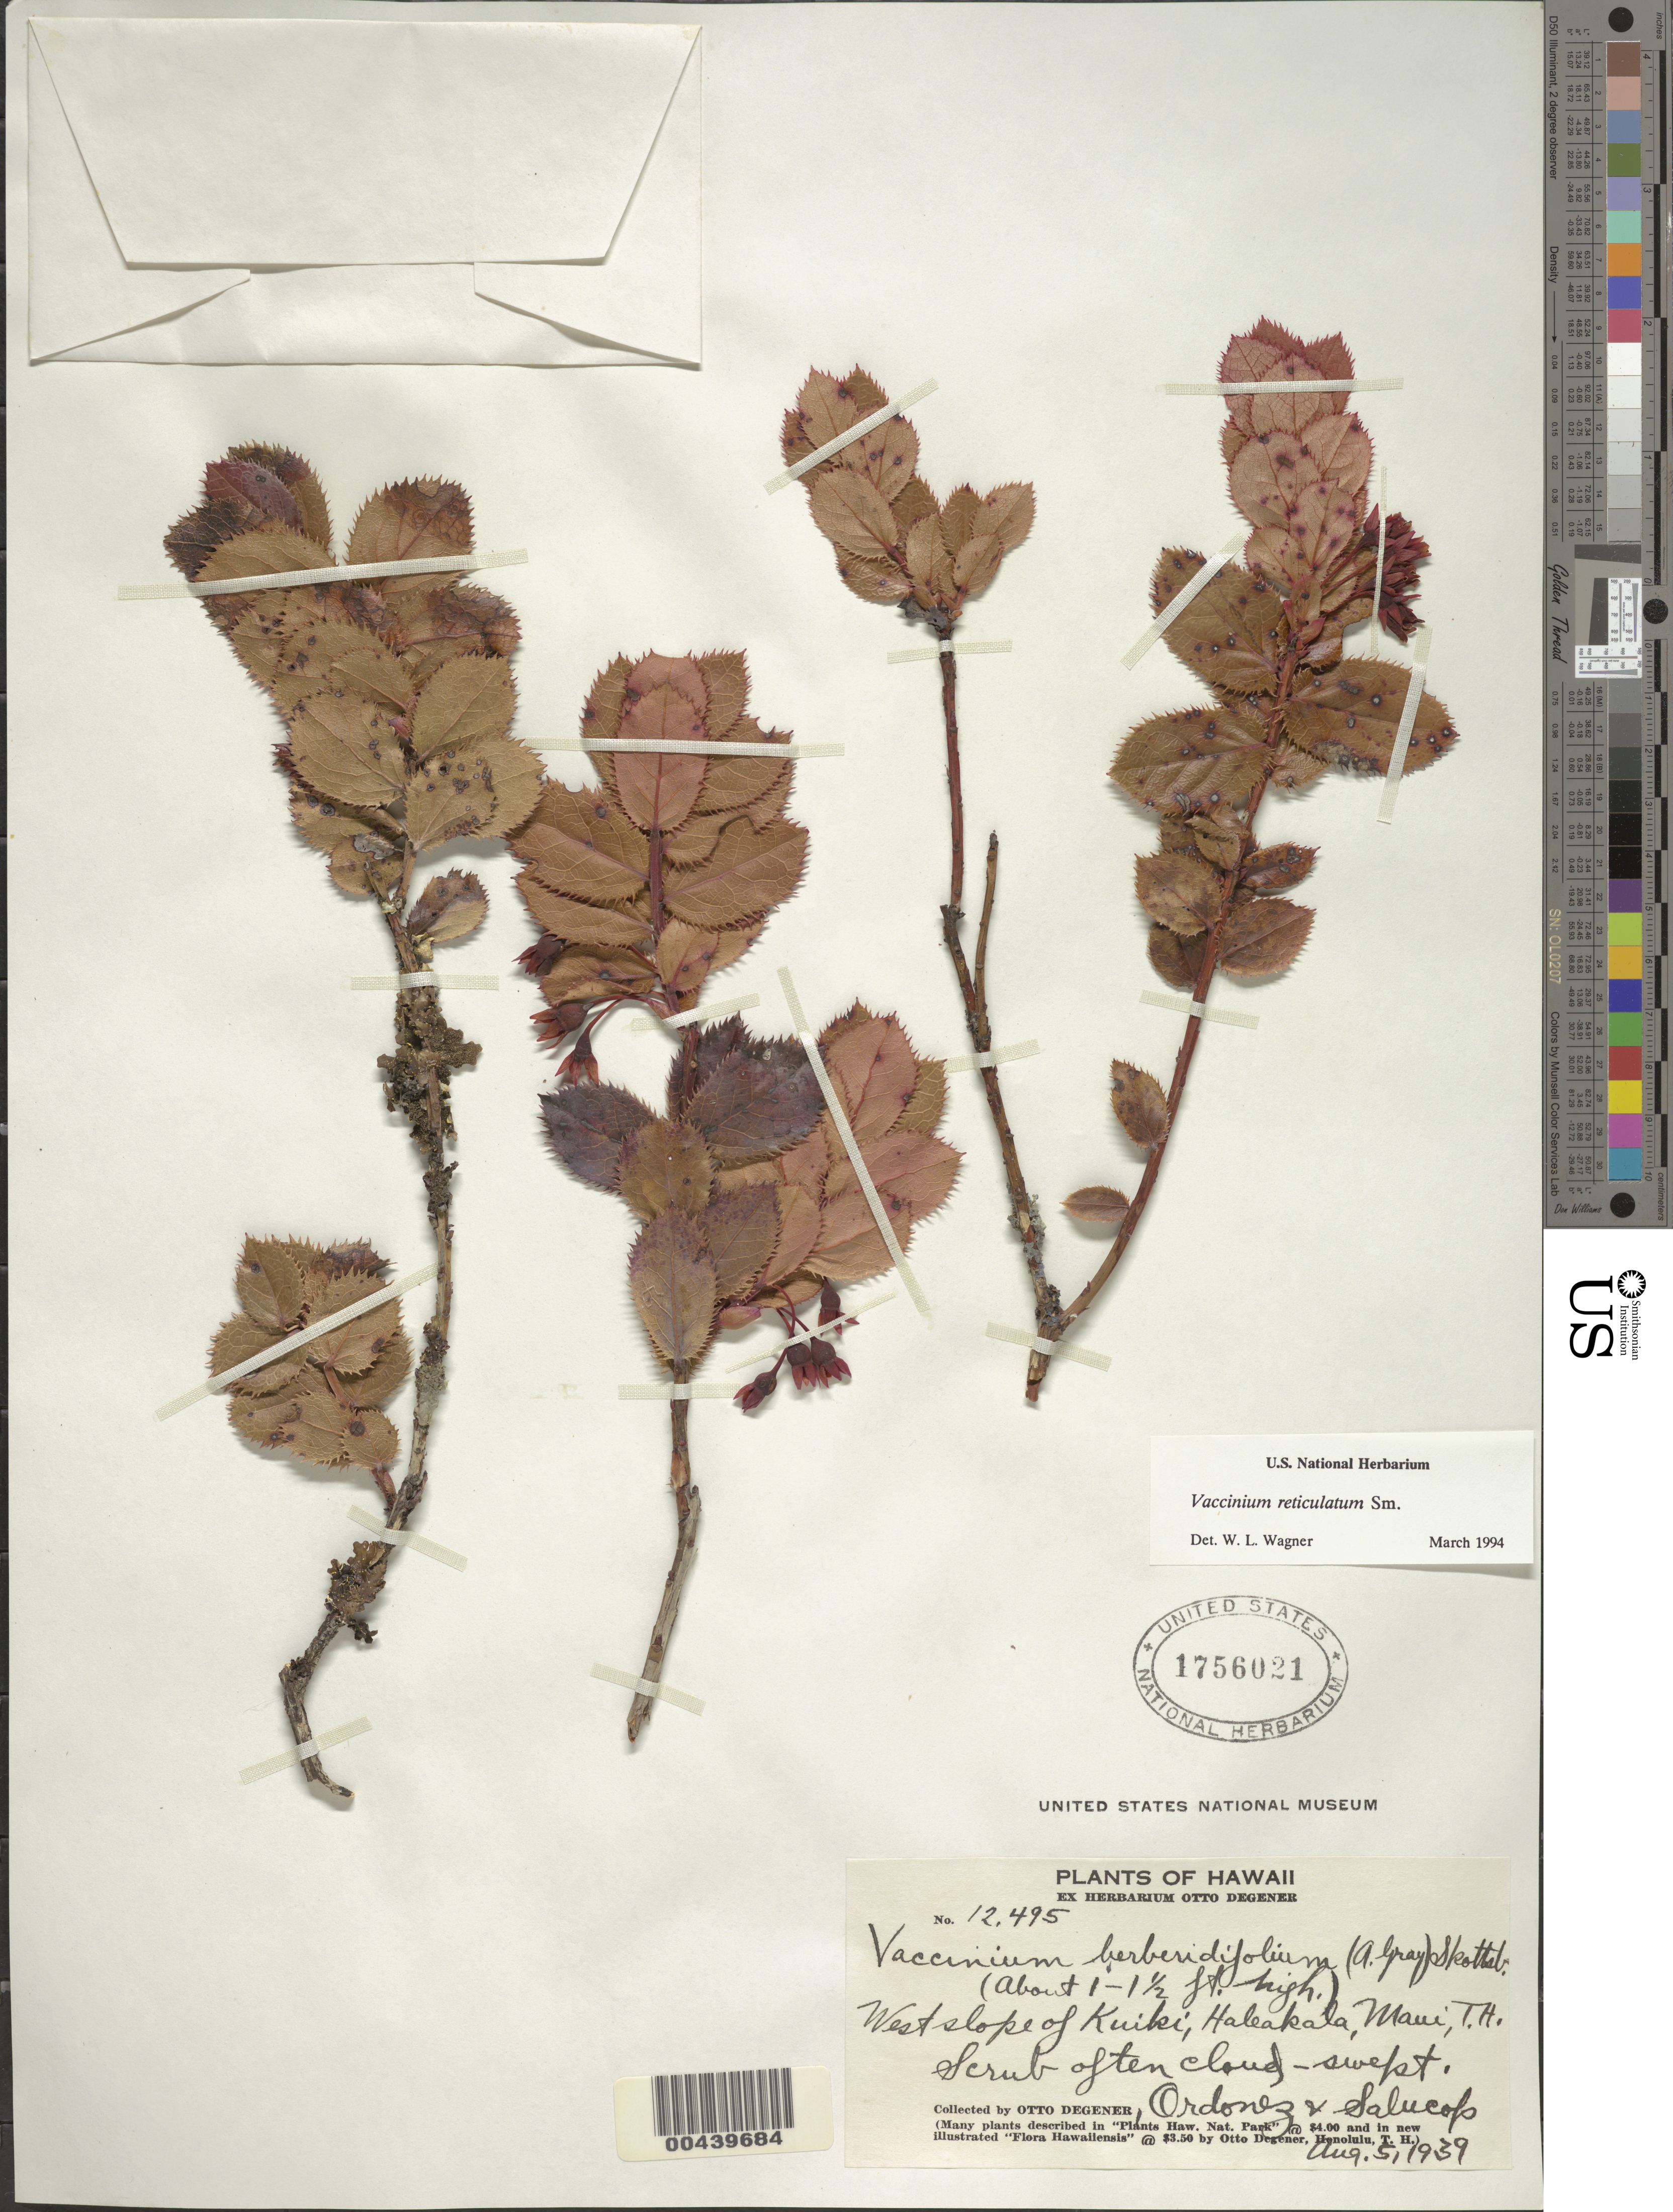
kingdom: Plantae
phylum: Tracheophyta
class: Magnoliopsida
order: Ericales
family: Ericaceae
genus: Vaccinium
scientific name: Vaccinium reticulatum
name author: Sm.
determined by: Wagner, W. L., (BOT), Smithsonian Institution - National Museum of Natural History (UNITED STATES)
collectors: O. Degener, Ordonez & -- Salucop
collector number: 12495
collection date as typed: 5 Aug 1939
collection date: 1939-08-05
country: United States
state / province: Hawaii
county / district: Maui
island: Maui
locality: W slope of Kuiki, Haleakala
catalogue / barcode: US 1756021